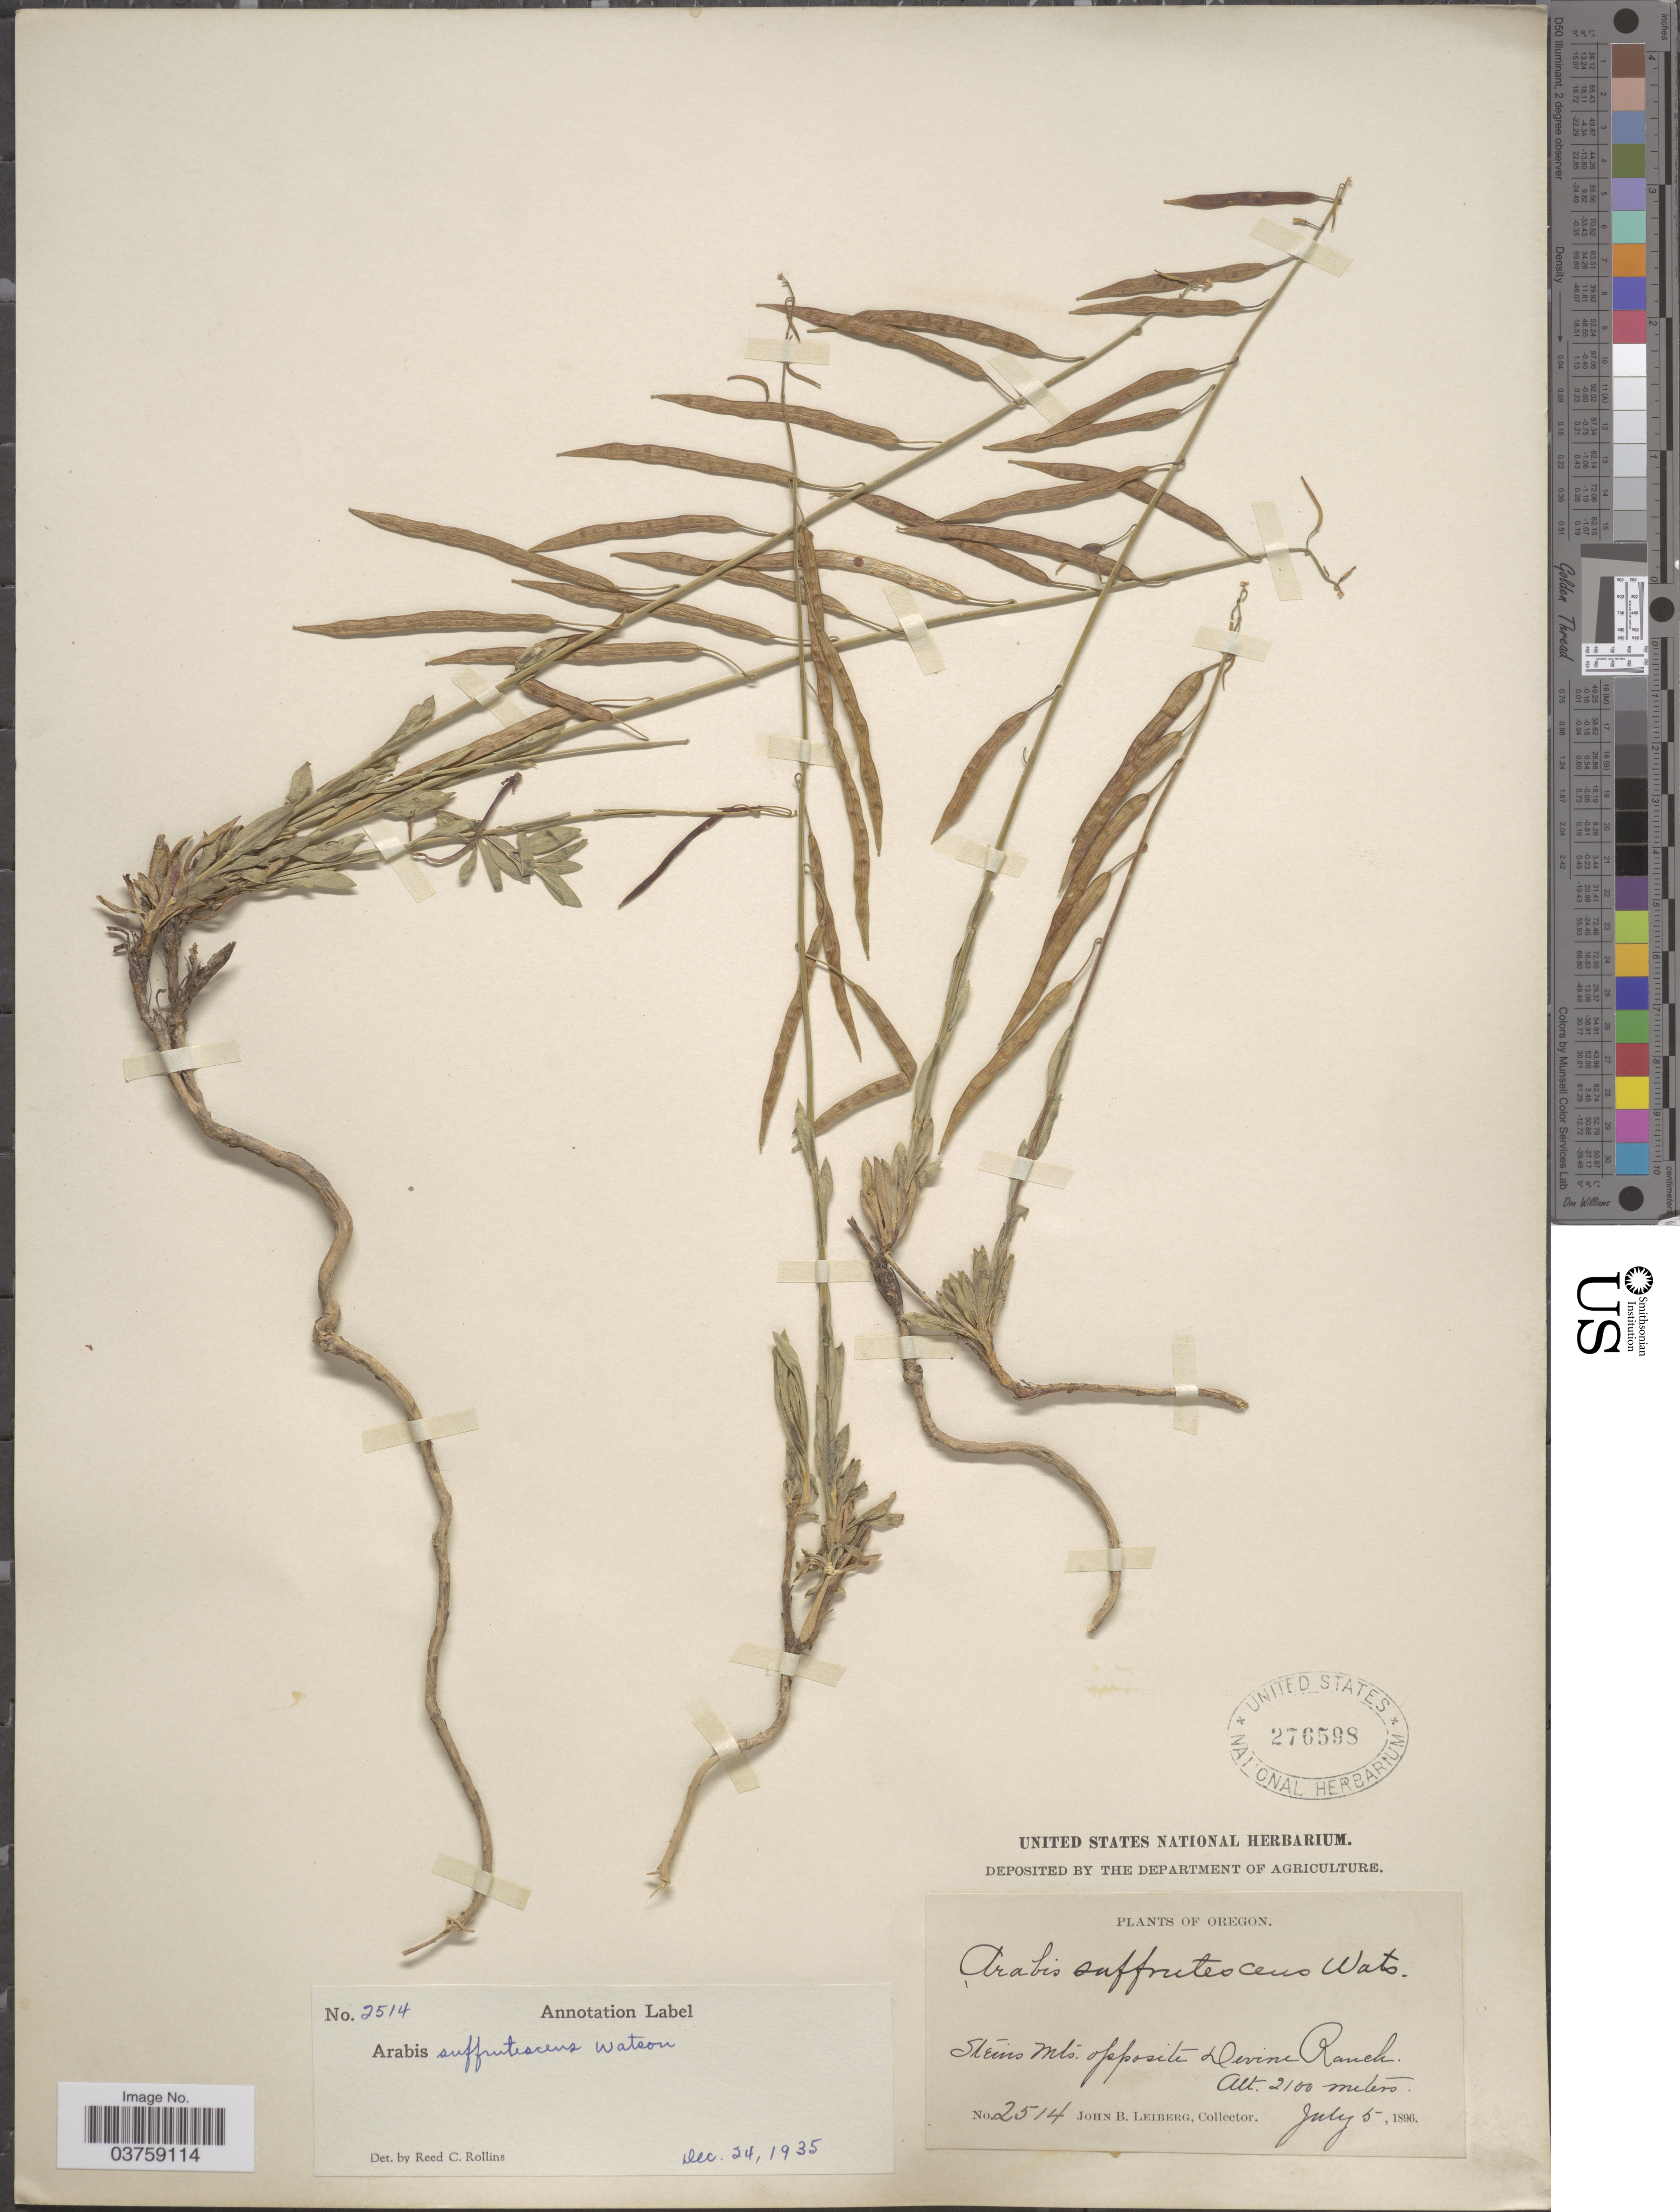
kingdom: Plantae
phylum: Tracheophyta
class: Magnoliopsida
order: Brassicales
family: Brassicaceae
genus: Arabis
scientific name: Arabis suffrutescens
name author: S. Watson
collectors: J. B. Leiberg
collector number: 2514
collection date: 1896-07-05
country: United States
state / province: Oregon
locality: Steins Mts. opposite Devine Ranch.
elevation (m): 2100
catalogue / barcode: US 276598